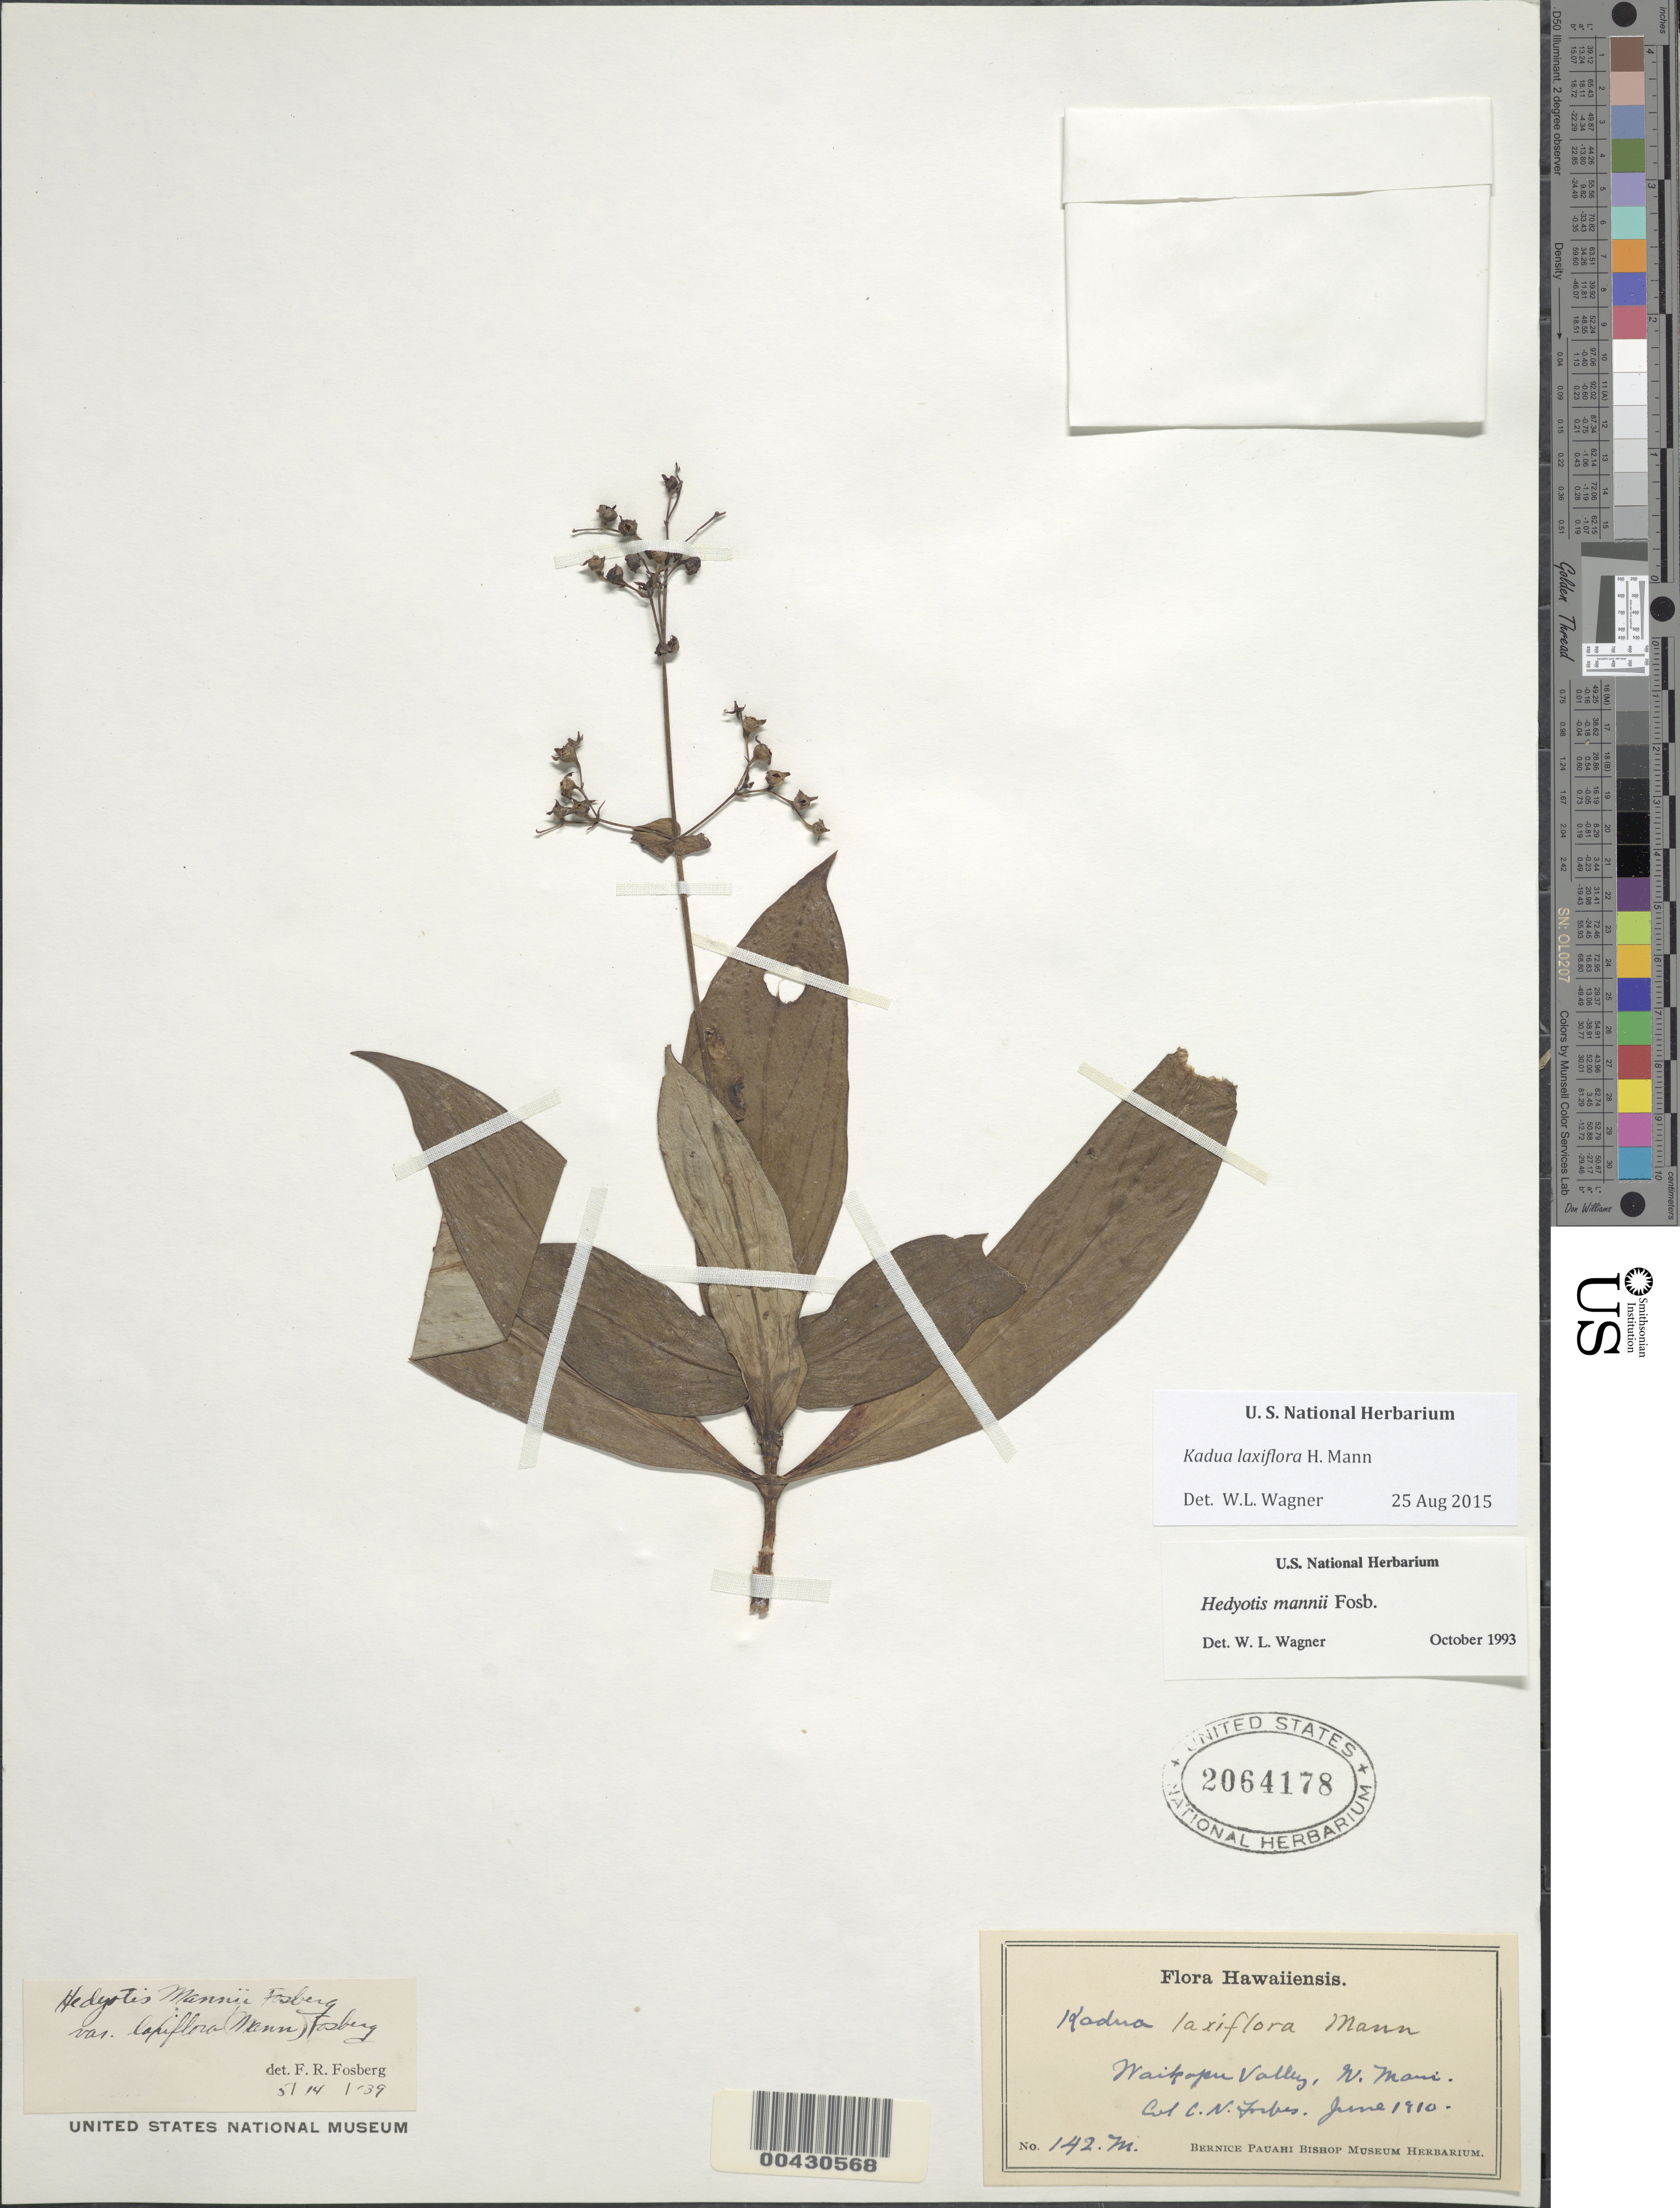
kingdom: Plantae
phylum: Tracheophyta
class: Magnoliopsida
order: Gentianales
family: Rubiaceae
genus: Kadua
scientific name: Kadua laxiflora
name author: H. Mann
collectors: C. N. Forbes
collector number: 142.M.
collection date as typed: Jun 1910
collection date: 1910-06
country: United States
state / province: Hawaii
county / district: Maui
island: Maui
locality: Waikapu Valley, West Maui.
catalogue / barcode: US 2064178